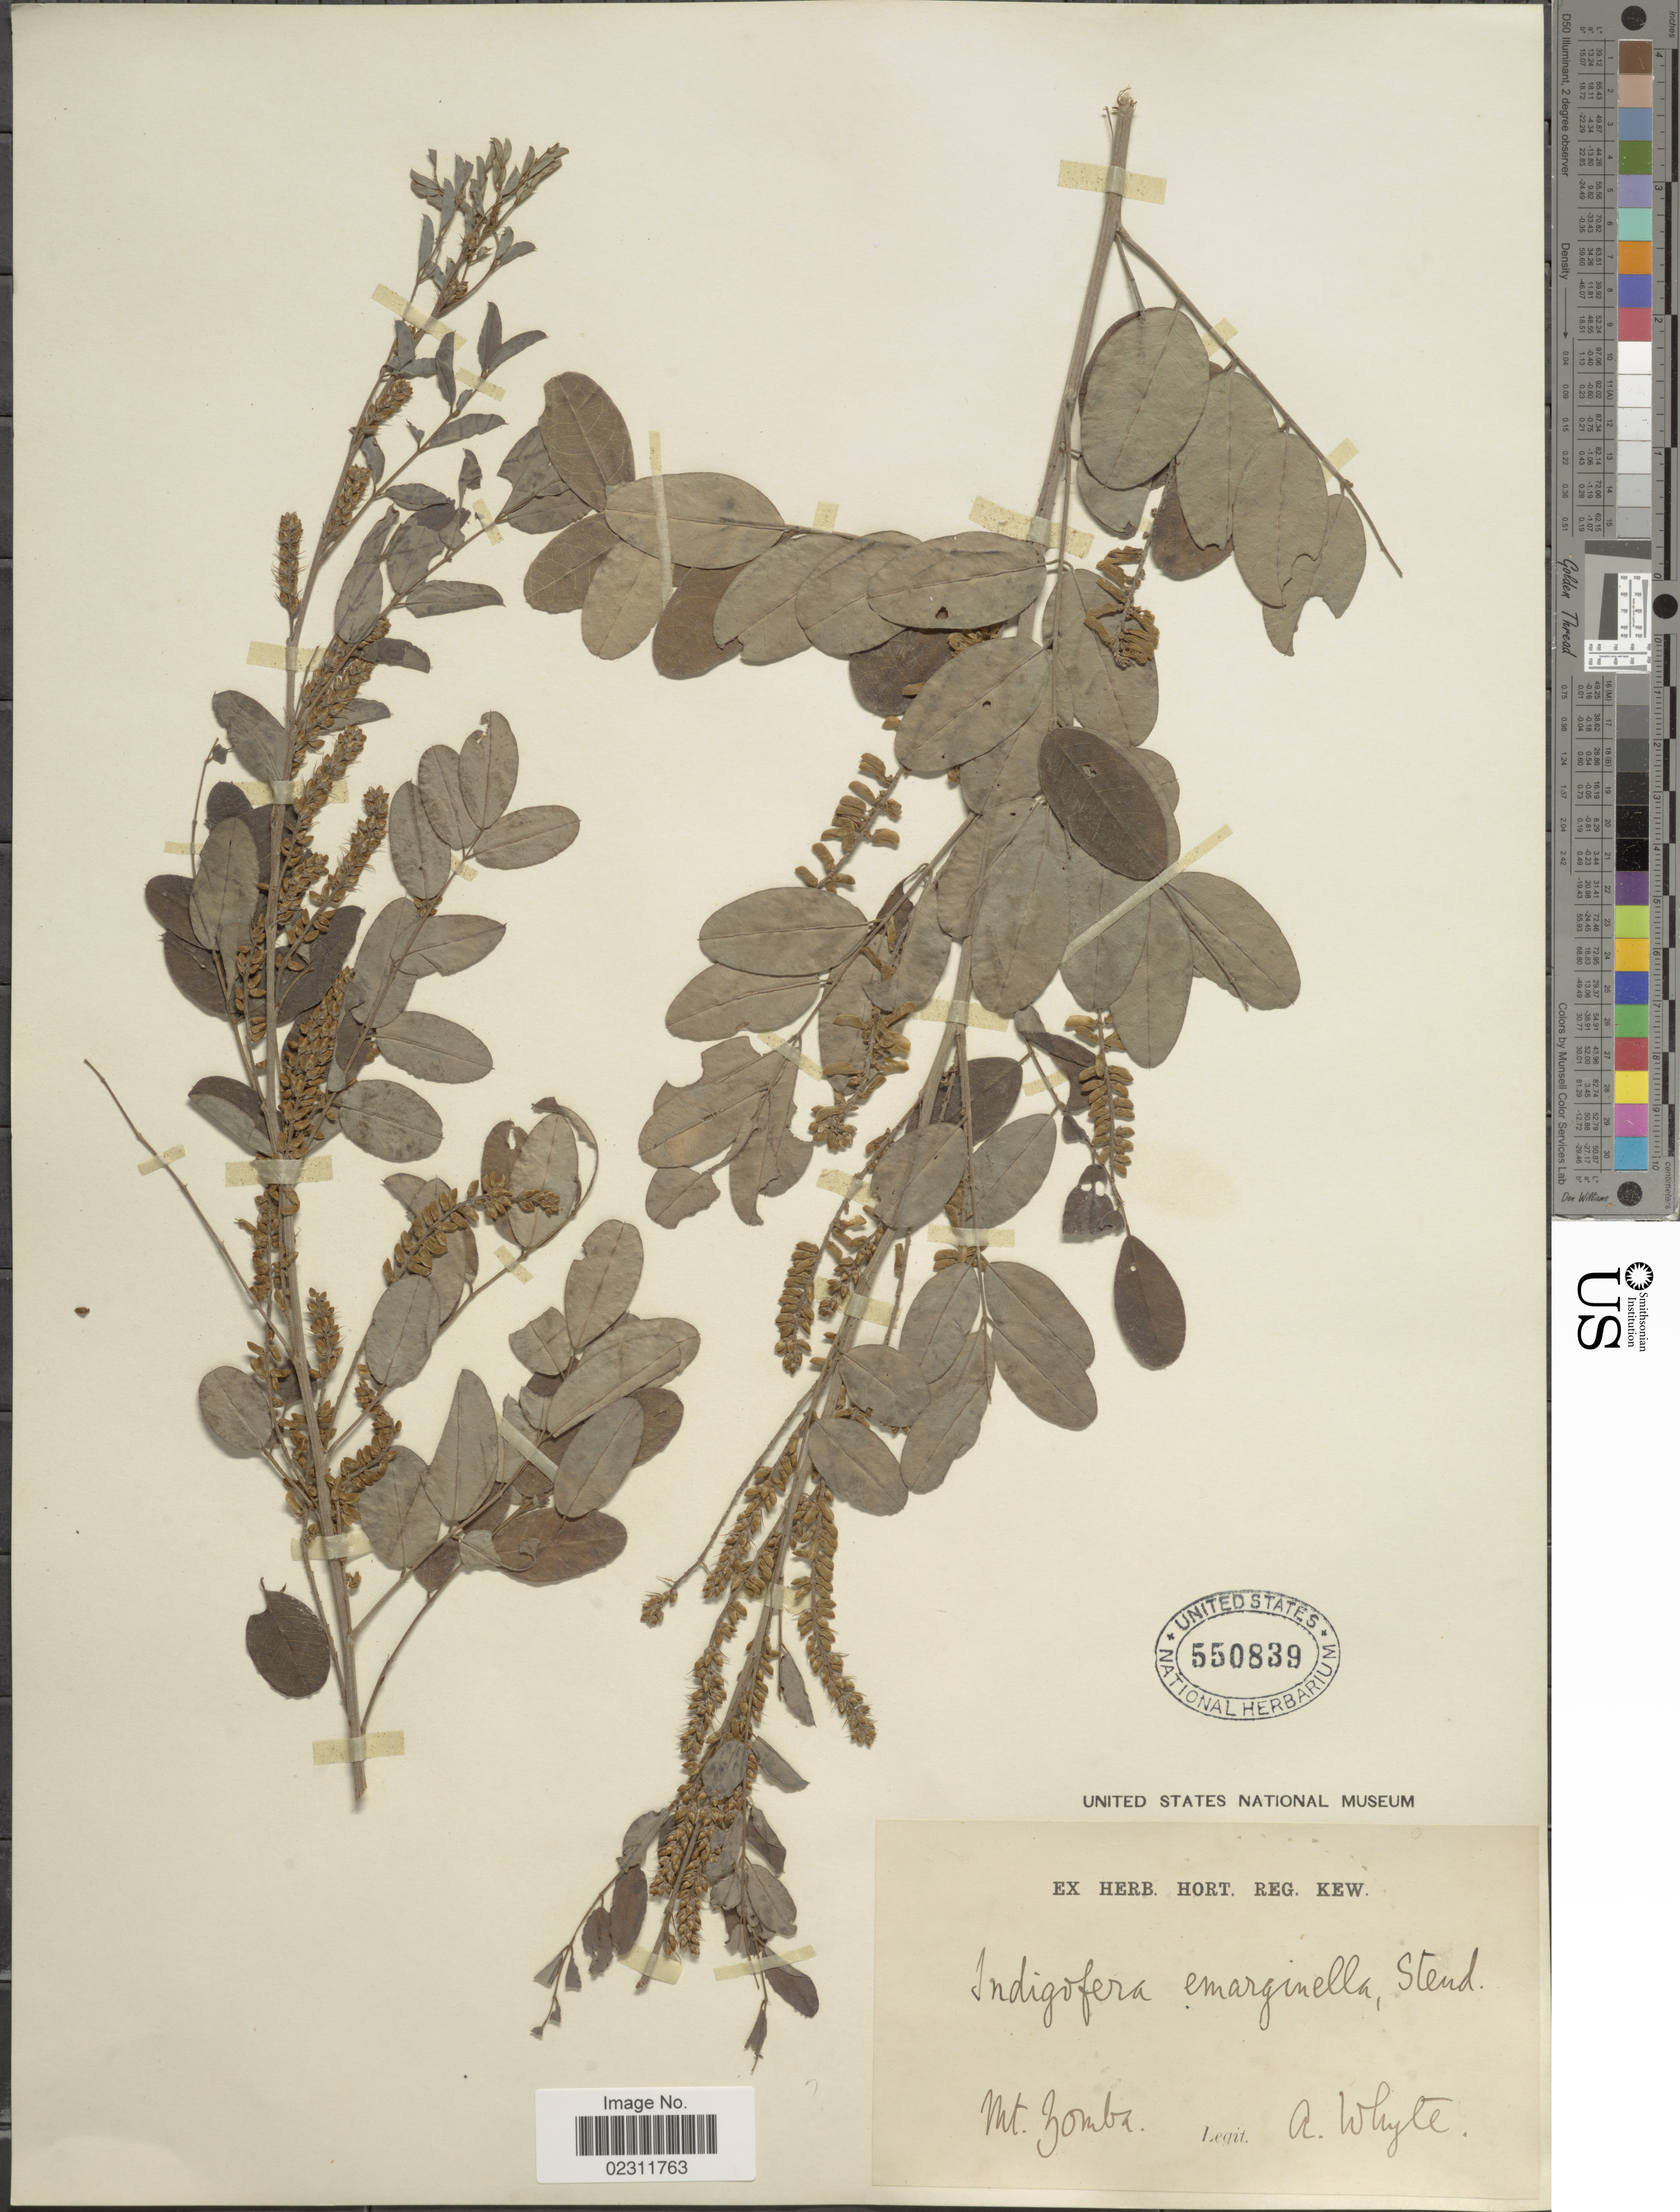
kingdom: Plantae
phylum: Tracheophyta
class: Magnoliopsida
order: Fabales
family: Fabaceae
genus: Indigofera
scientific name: Indigofera emarginella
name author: Steud. ex A. Rich.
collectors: A. Whyte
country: Malawi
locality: Mt. Zomba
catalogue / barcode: US 550839